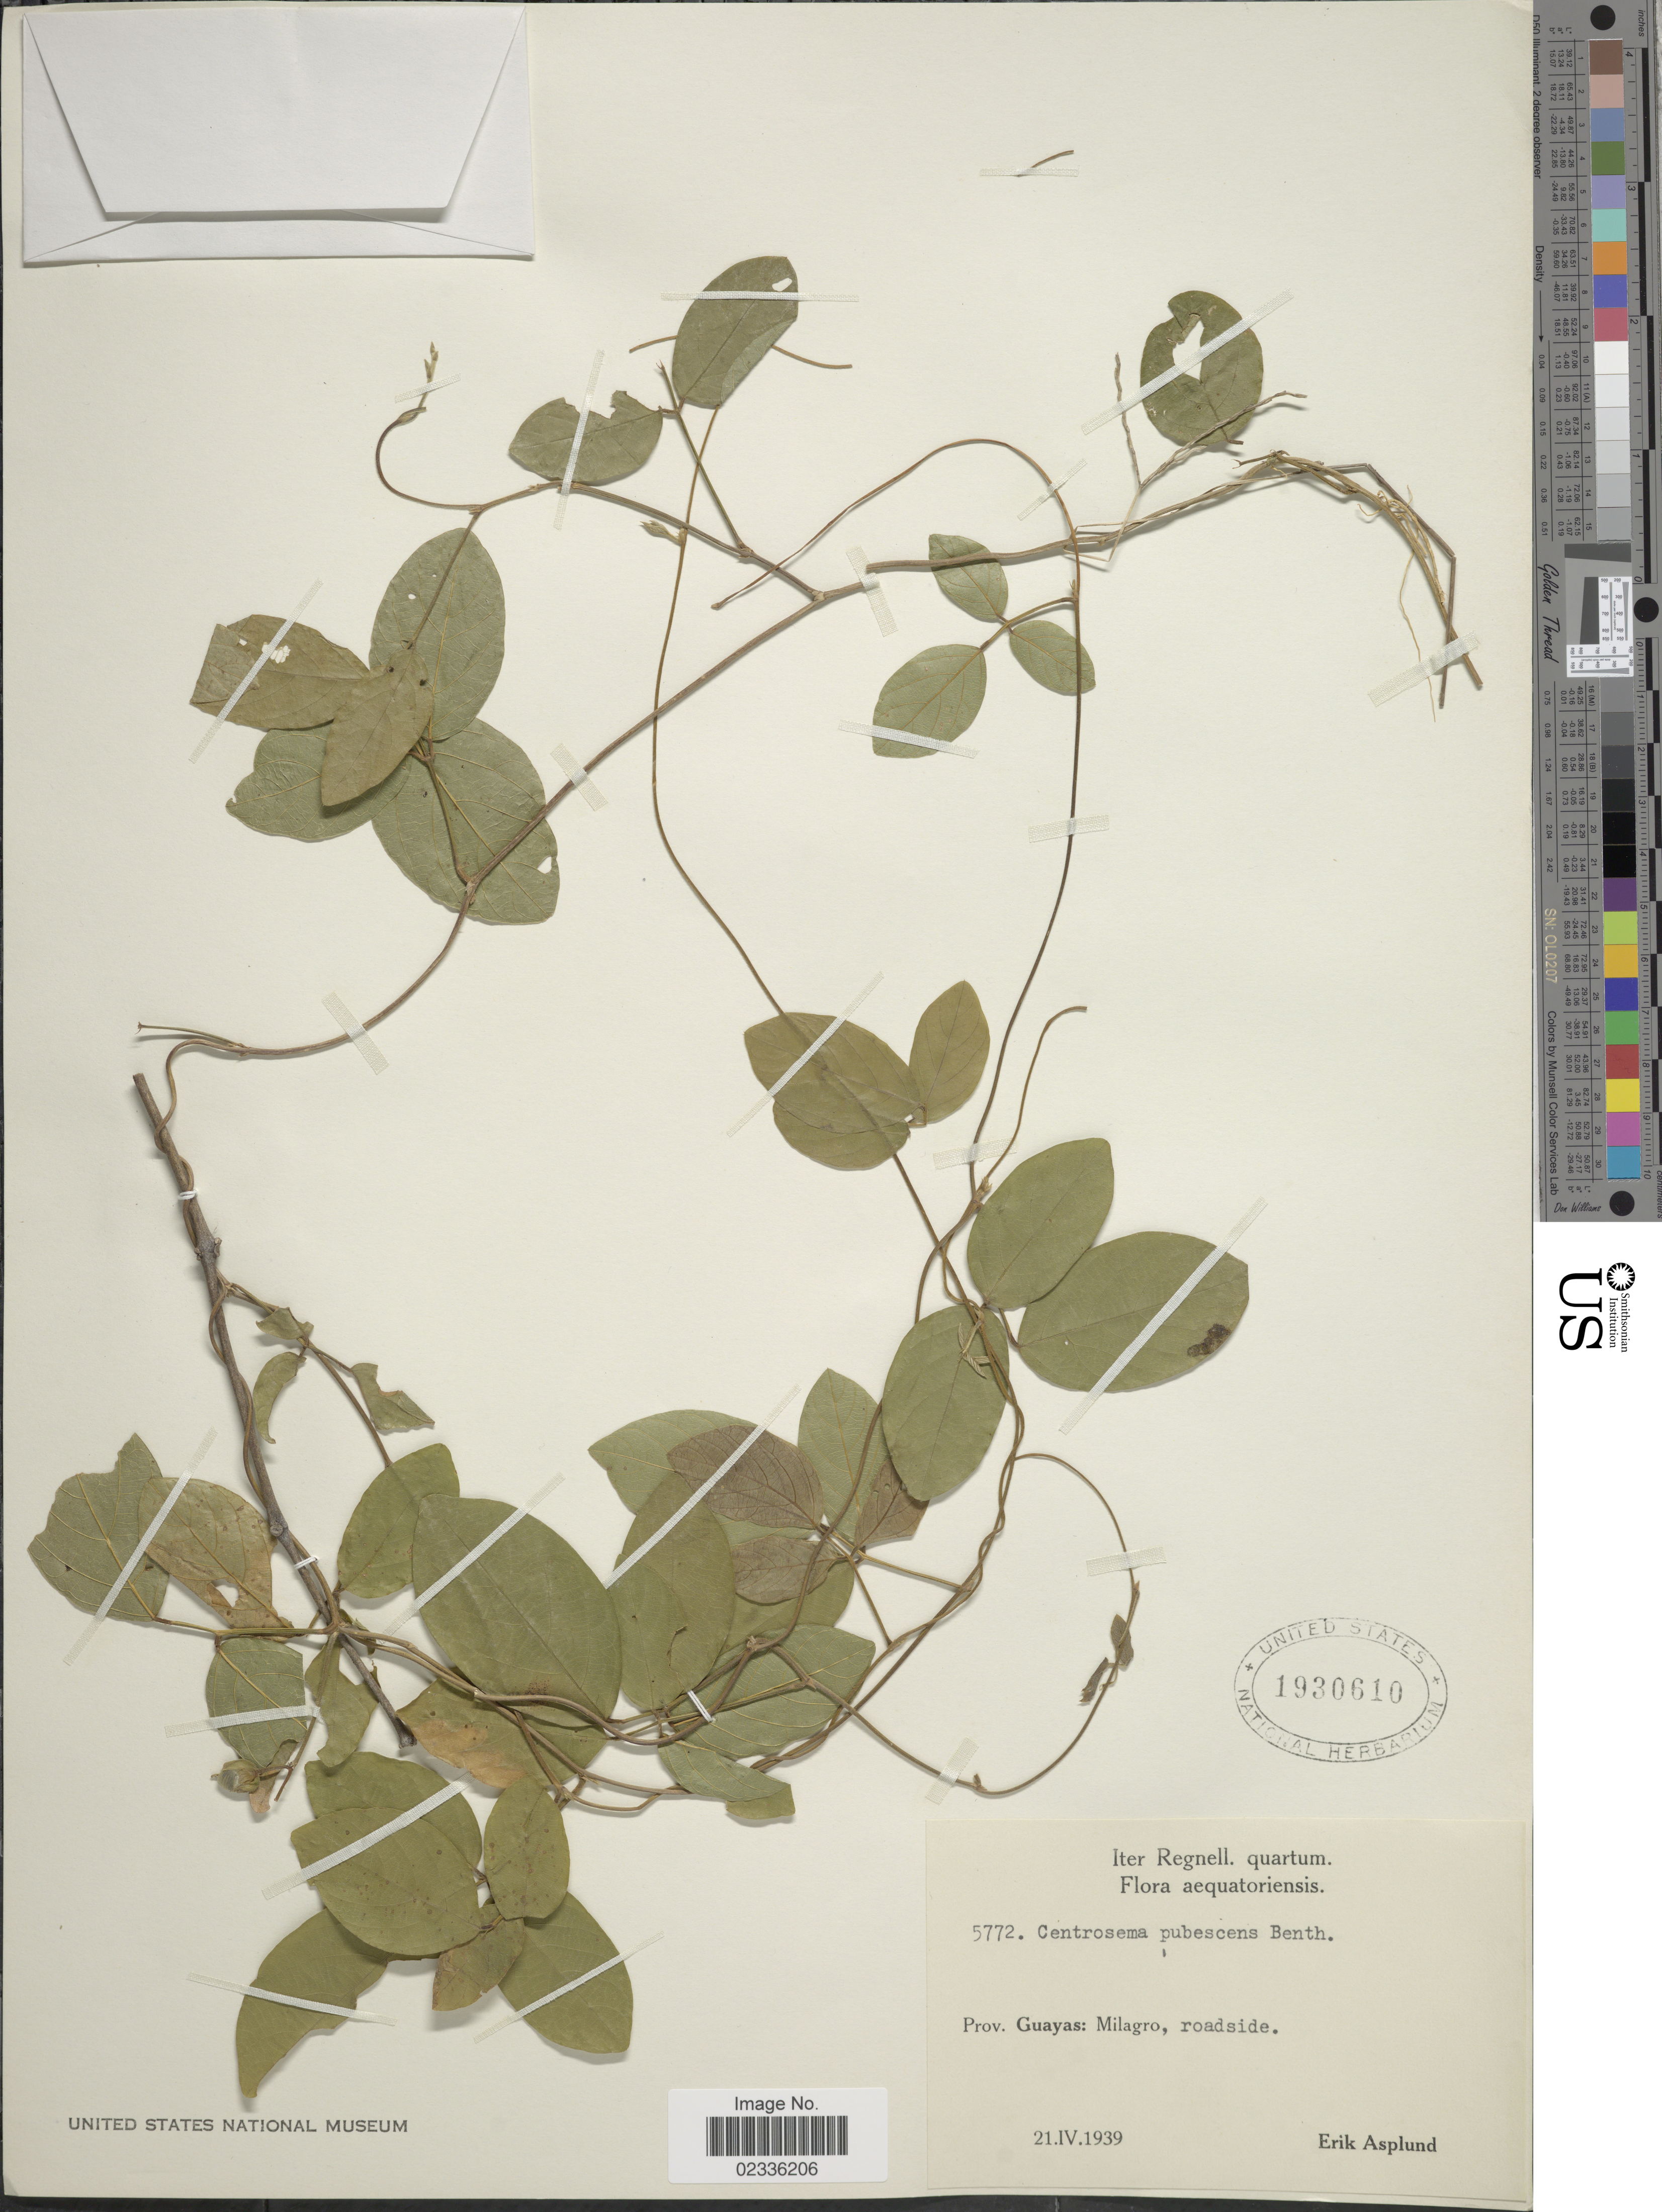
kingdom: Plantae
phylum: Tracheophyta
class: Magnoliopsida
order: Fabales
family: Fabaceae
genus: Centrosema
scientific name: Centrosema pubescens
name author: Benth.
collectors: E. Asplund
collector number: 5772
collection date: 1939-04-21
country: Ecuador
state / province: Guayas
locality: Prov. Guayas: Milagro, roadside.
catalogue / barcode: US 1930610